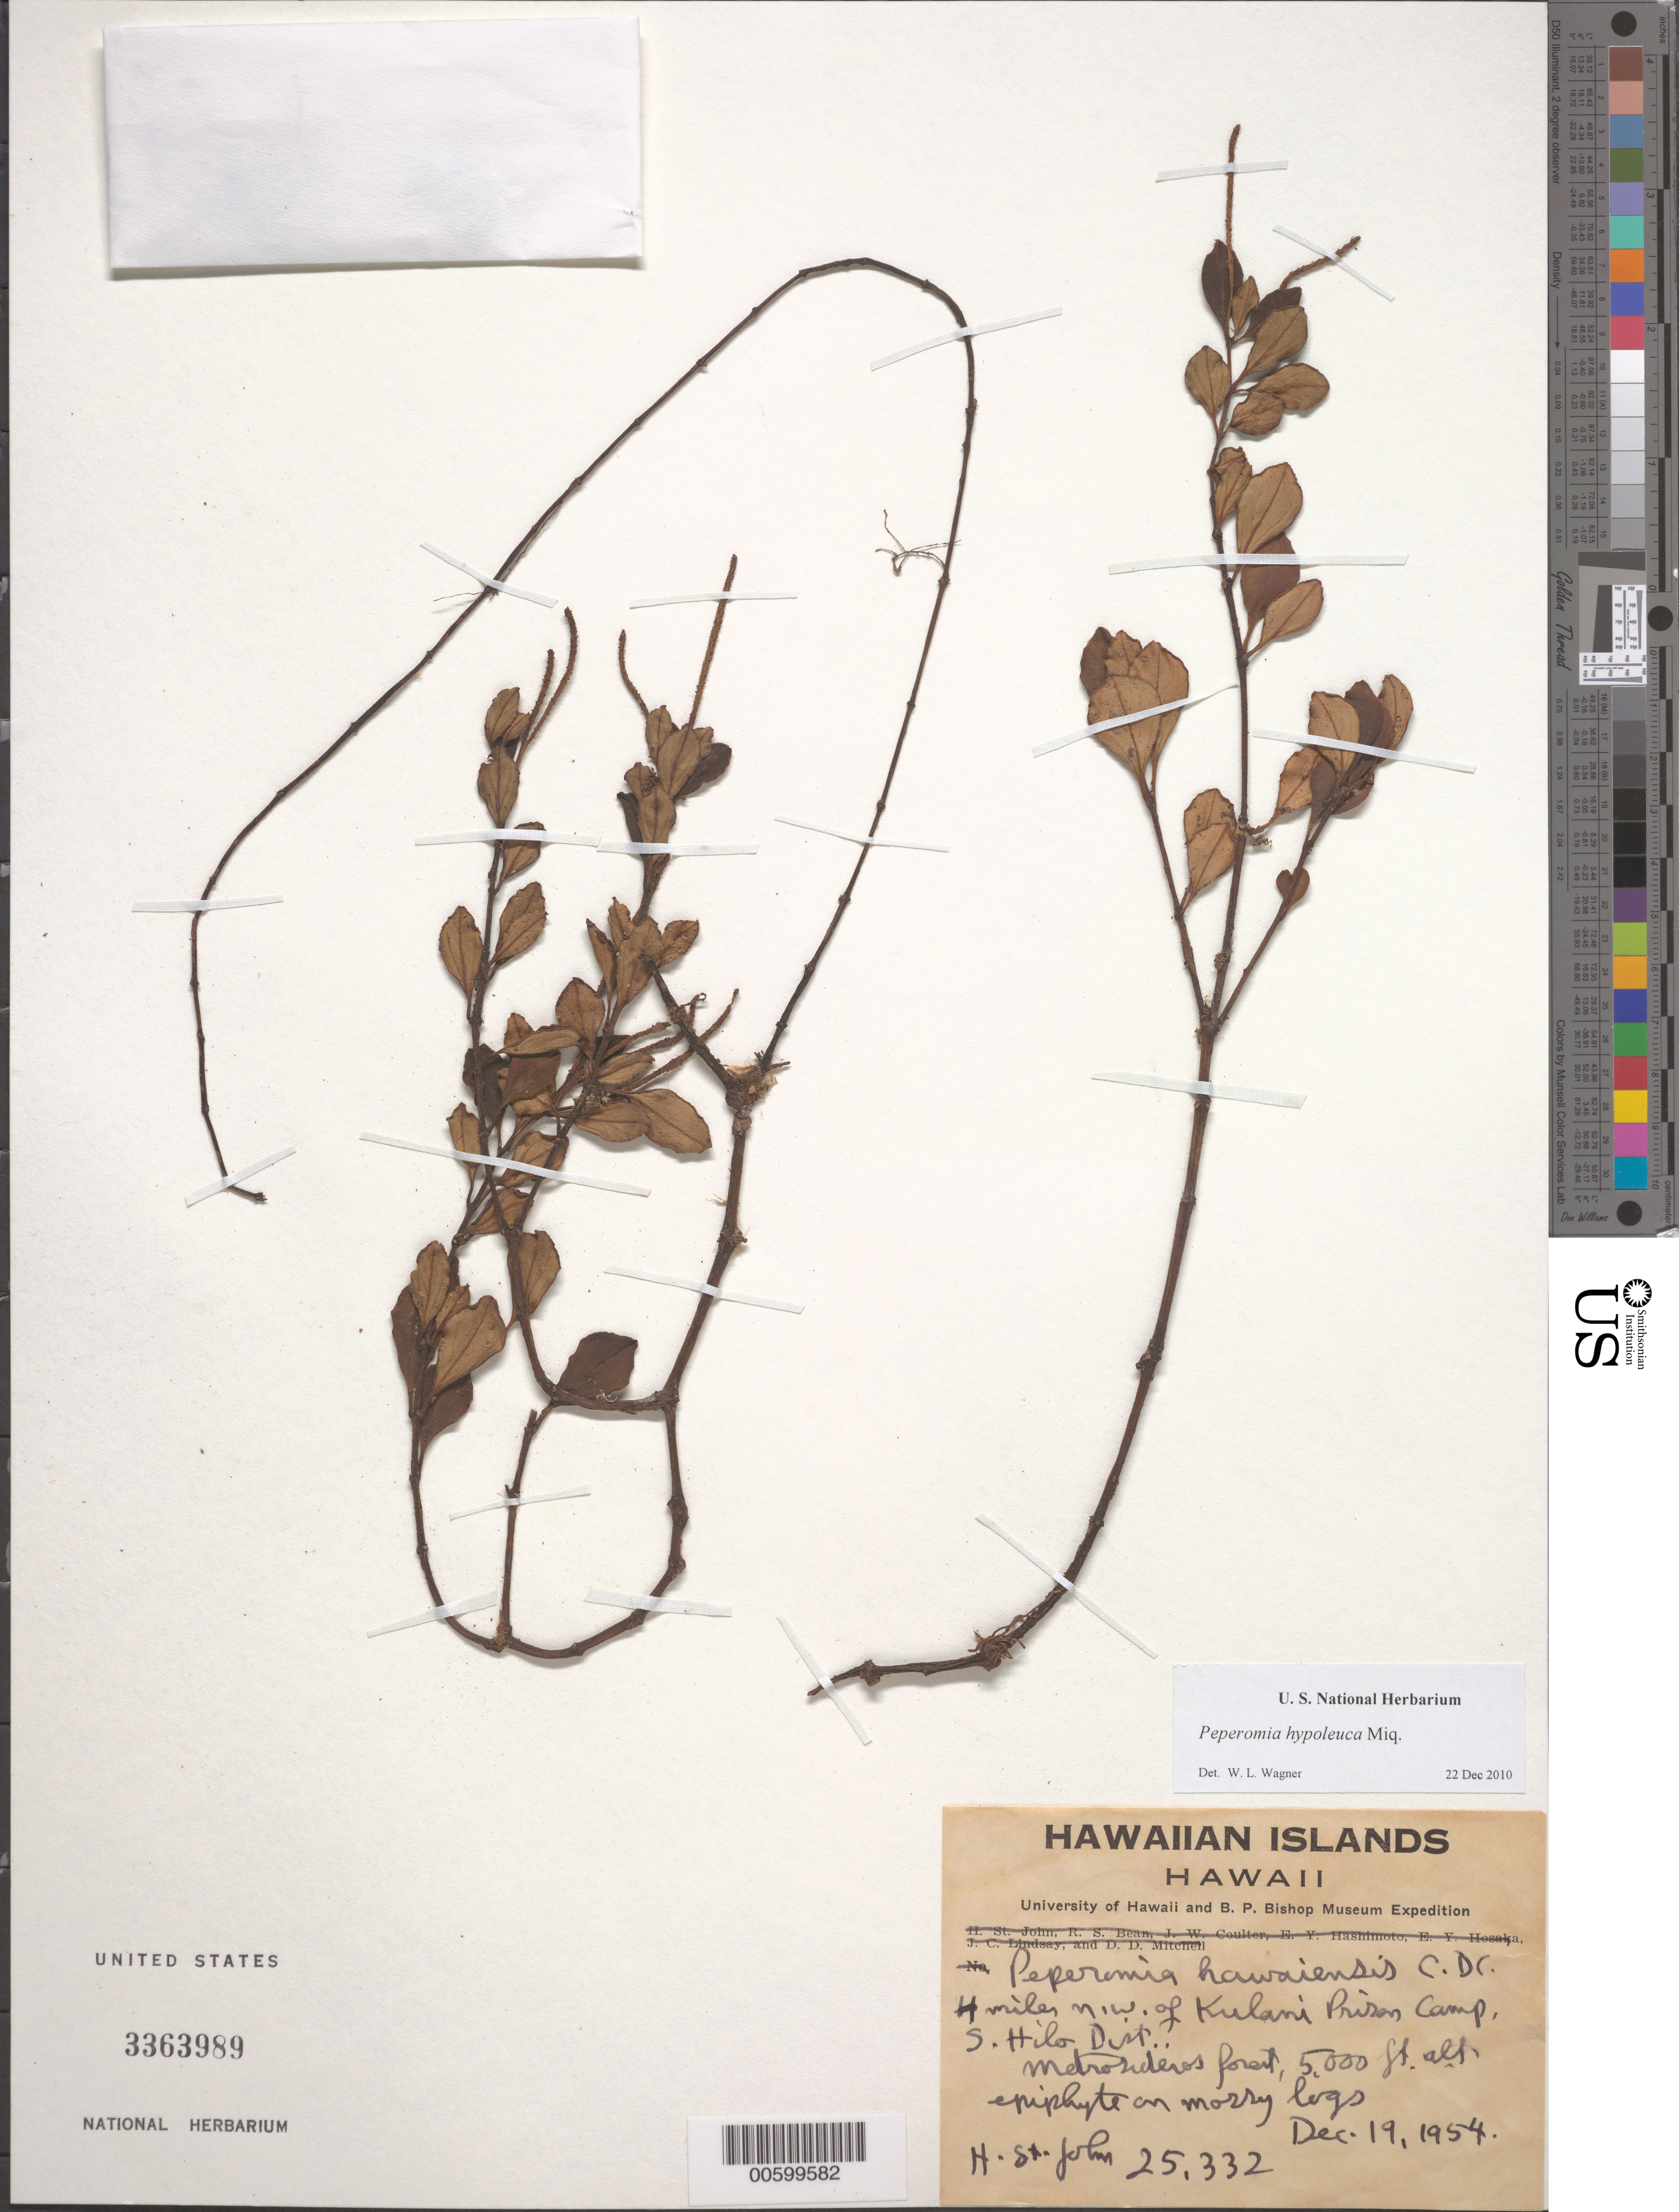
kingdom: Plantae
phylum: Tracheophyta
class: Magnoliopsida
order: Piperales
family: Piperaceae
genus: Peperomia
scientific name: Peperomia hypoleuca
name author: Miq.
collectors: H. St. John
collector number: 25332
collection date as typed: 19 Dec 1954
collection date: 1954-12-19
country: United States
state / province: Hawaii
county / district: Hawaii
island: Hawaii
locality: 4 mi NW of Kulani Prison Camp, S Hilo Dist.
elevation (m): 1524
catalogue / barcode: US 3363989